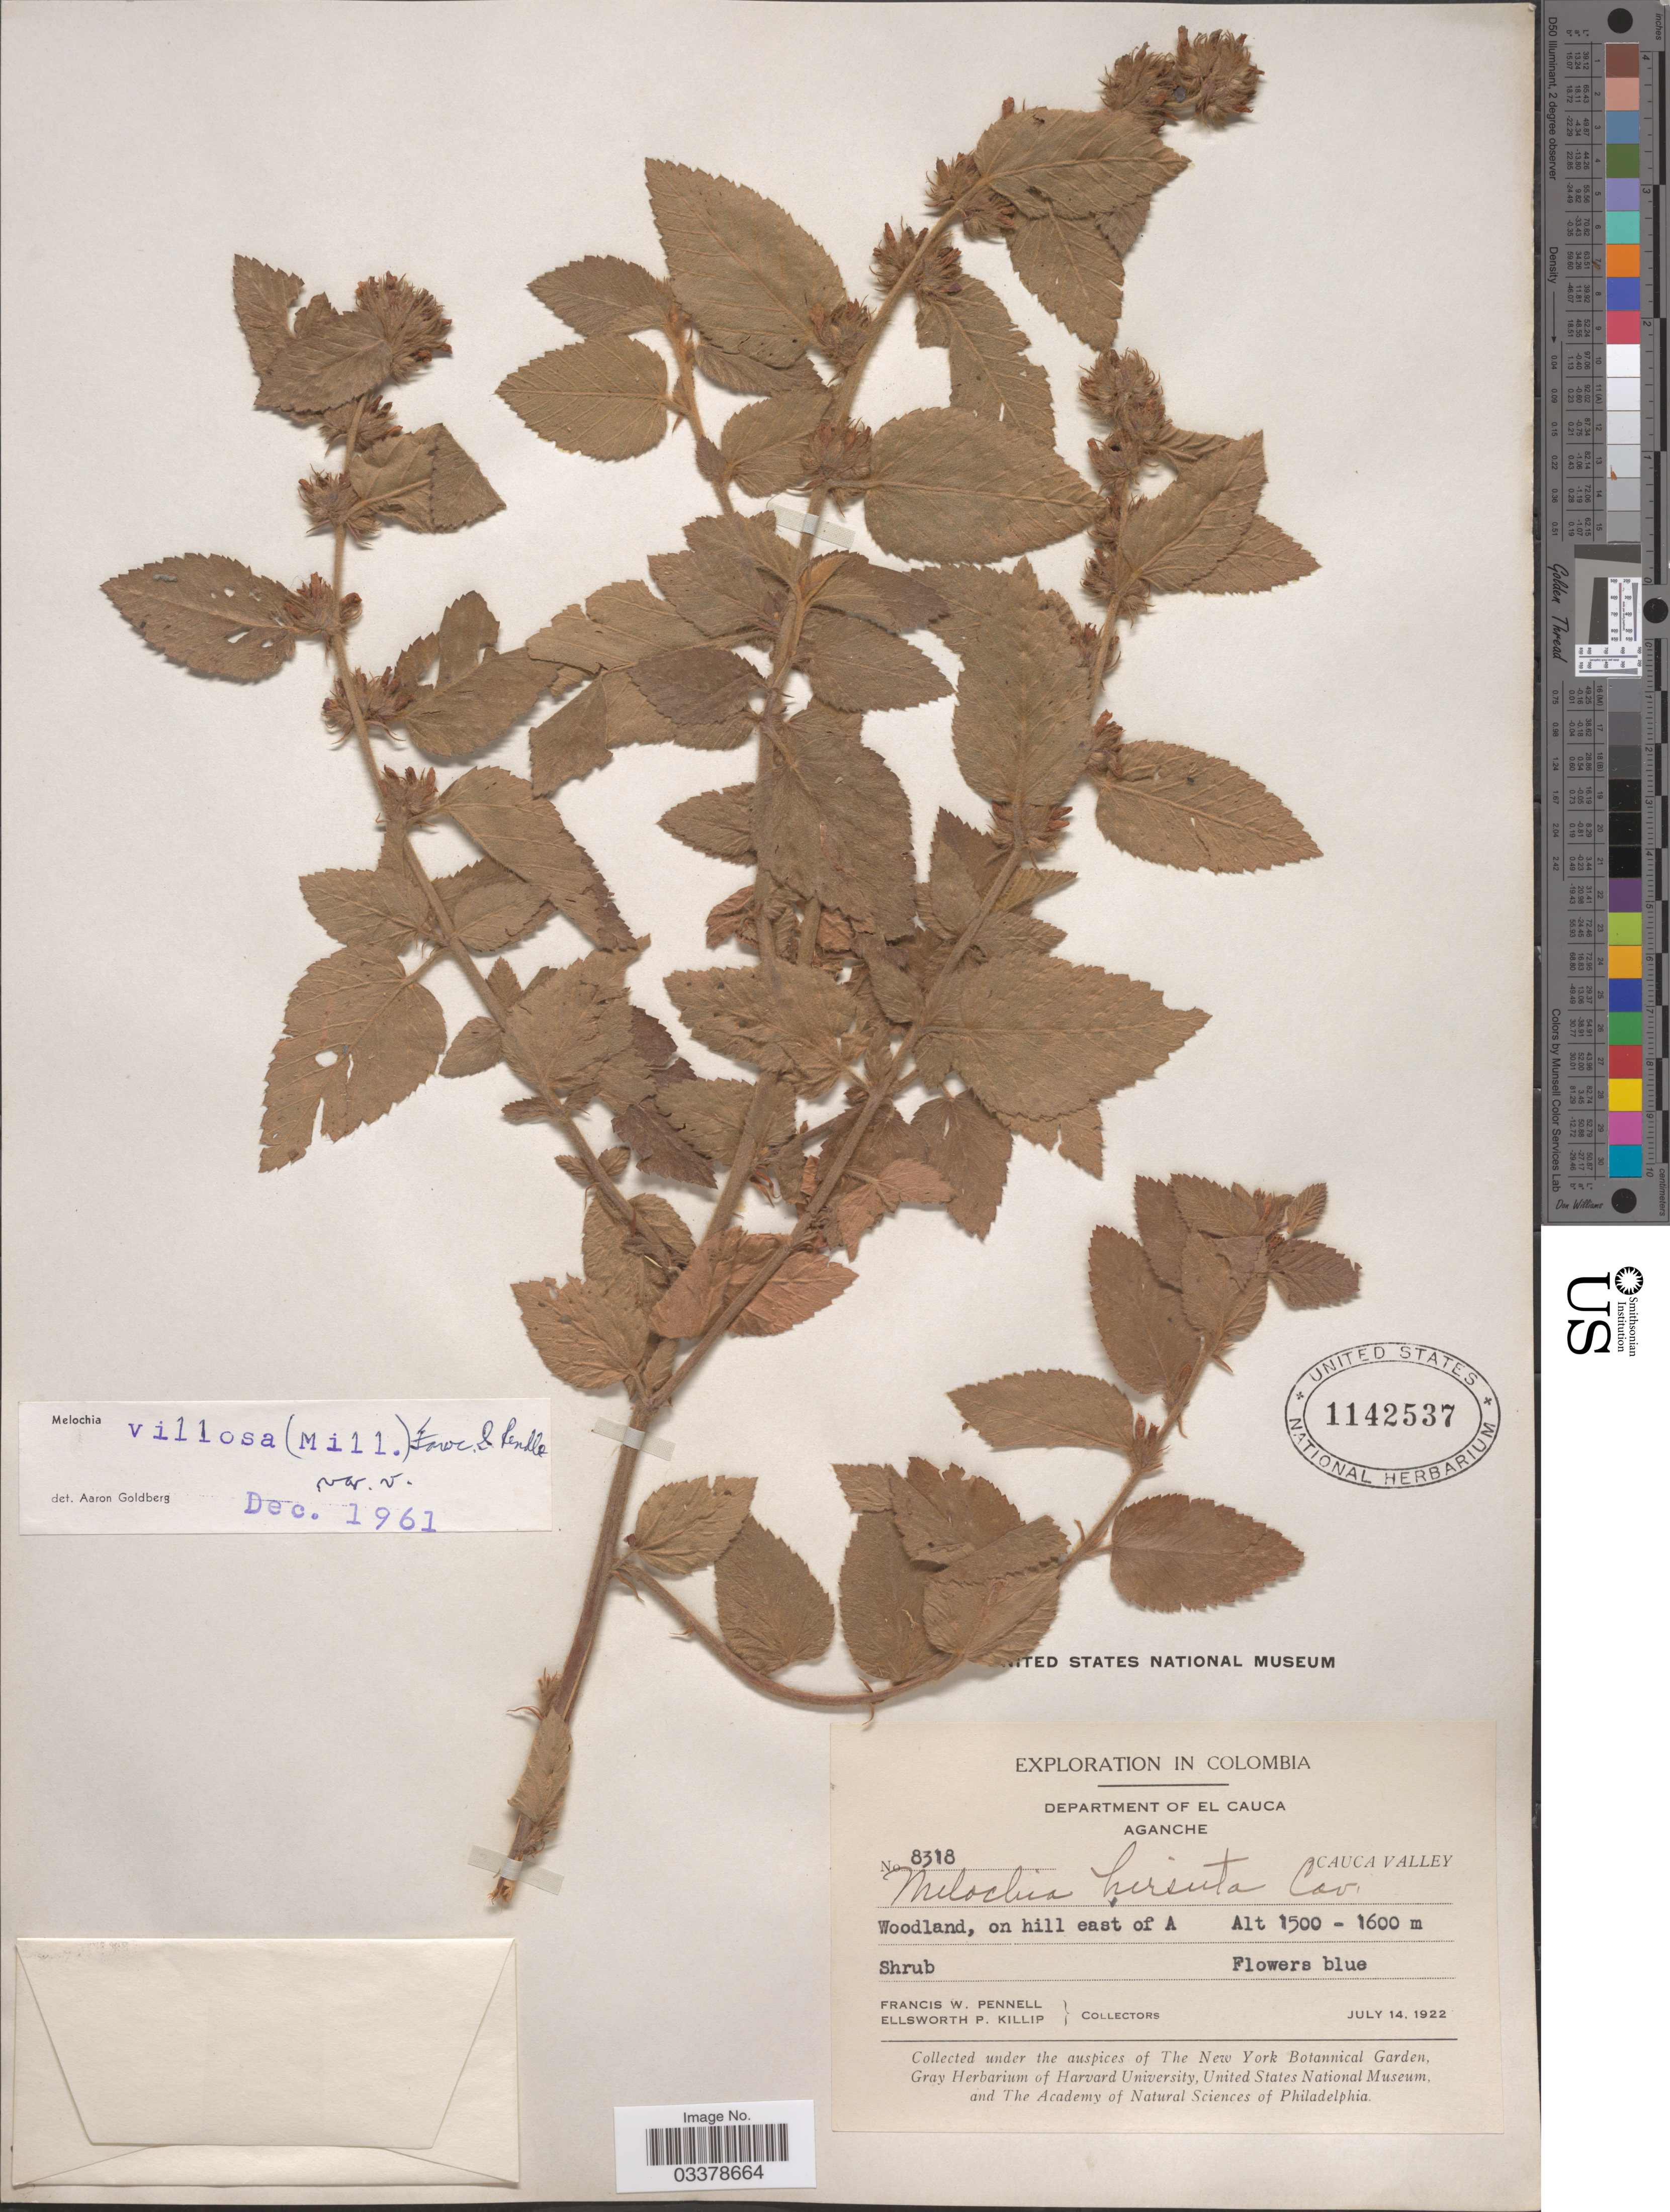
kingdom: Plantae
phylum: Tracheophyta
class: Magnoliopsida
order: Malvales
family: Malvaceae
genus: Melochia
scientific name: Melochia spicata var. spicata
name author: (L.) Fryxell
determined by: Dorr, L. J., (BOT), Smithsonian Institution - National Museum of Natural History (UNITED STATES)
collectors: F. W. Pennell & E. P. Killip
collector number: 8318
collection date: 1922-07-14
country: Colombia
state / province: Cauca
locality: Department of El Cauca. Aganche. Cauca Valley. Woodland, on hill east of A.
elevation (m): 1500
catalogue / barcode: US 1142537